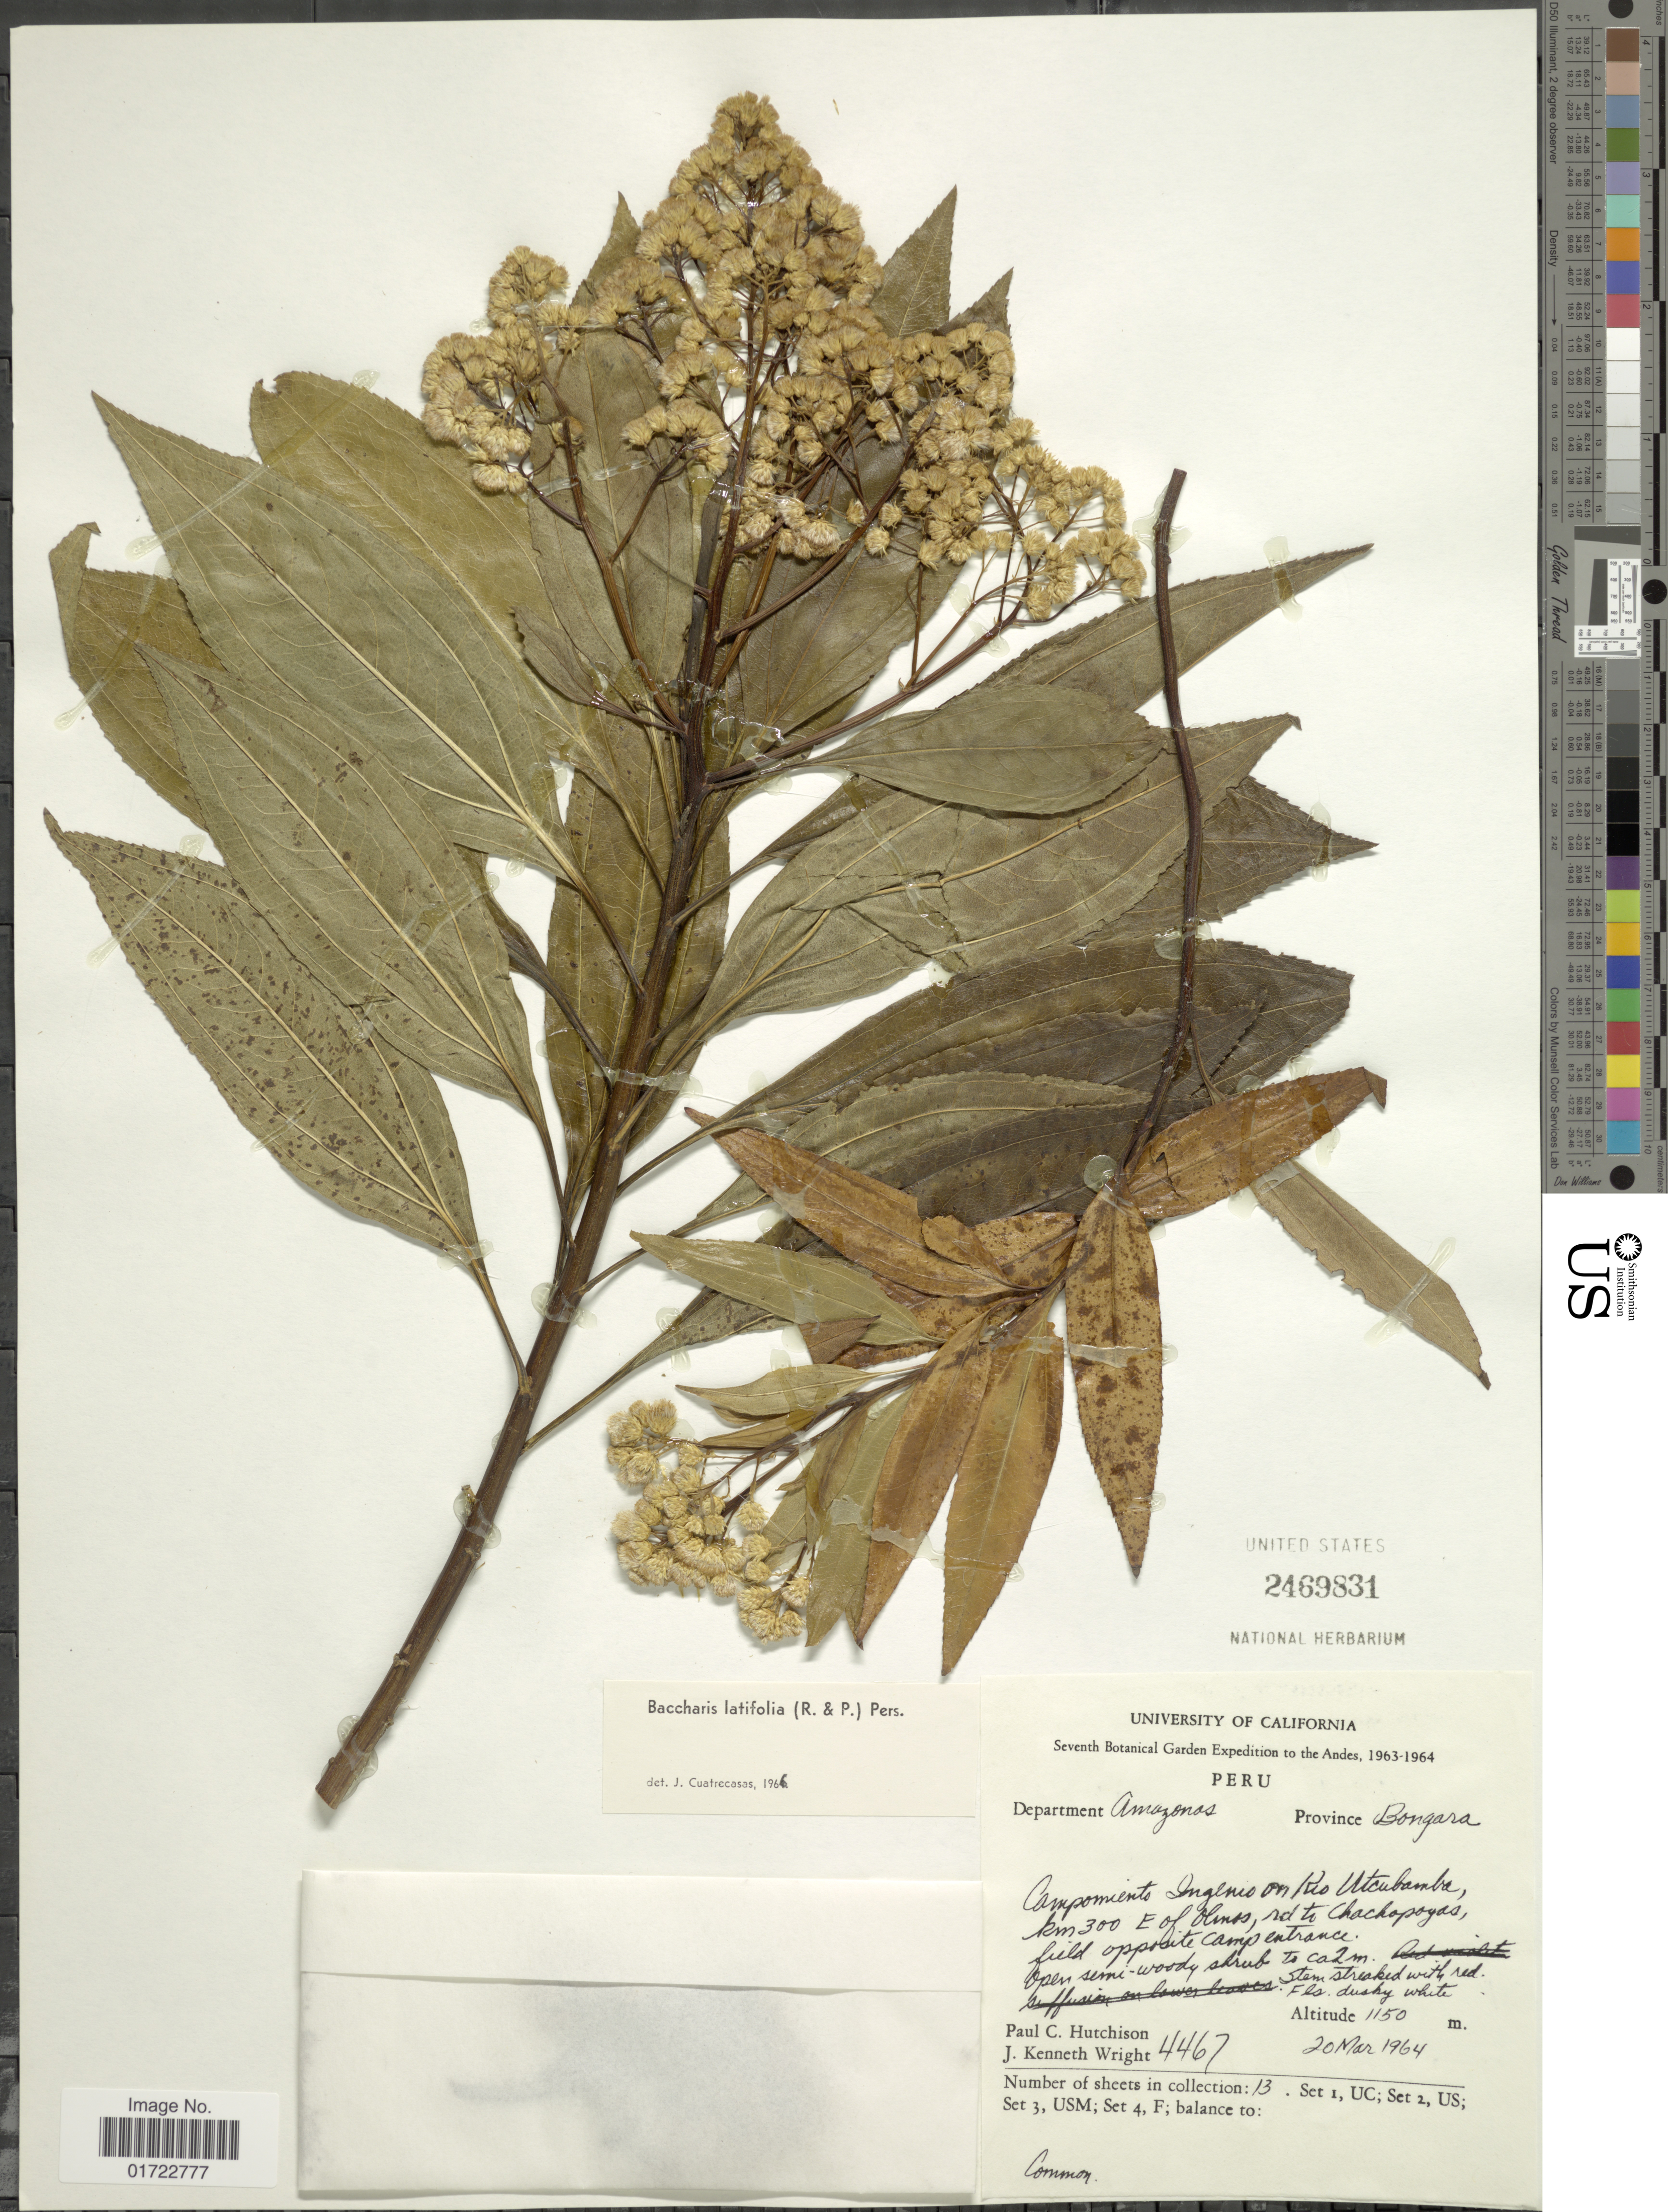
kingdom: Plantae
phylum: Tracheophyta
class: Magnoliopsida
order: Asterales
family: Asteraceae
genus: Baccharis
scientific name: Baccharis latifolia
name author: (Ruiz & Pav.) Pers.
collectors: P. C. Hutchison & J. K. Wright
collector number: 4467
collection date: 1964-03-20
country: Peru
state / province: Amazonas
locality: Campomiento Ingenio on Río Utcubamba, Km. 300 E. of Olmos on rd. to Chachapoyas, field opposite entrance, Province Bongara, Department Amazonas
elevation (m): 1150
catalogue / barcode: US 2469831